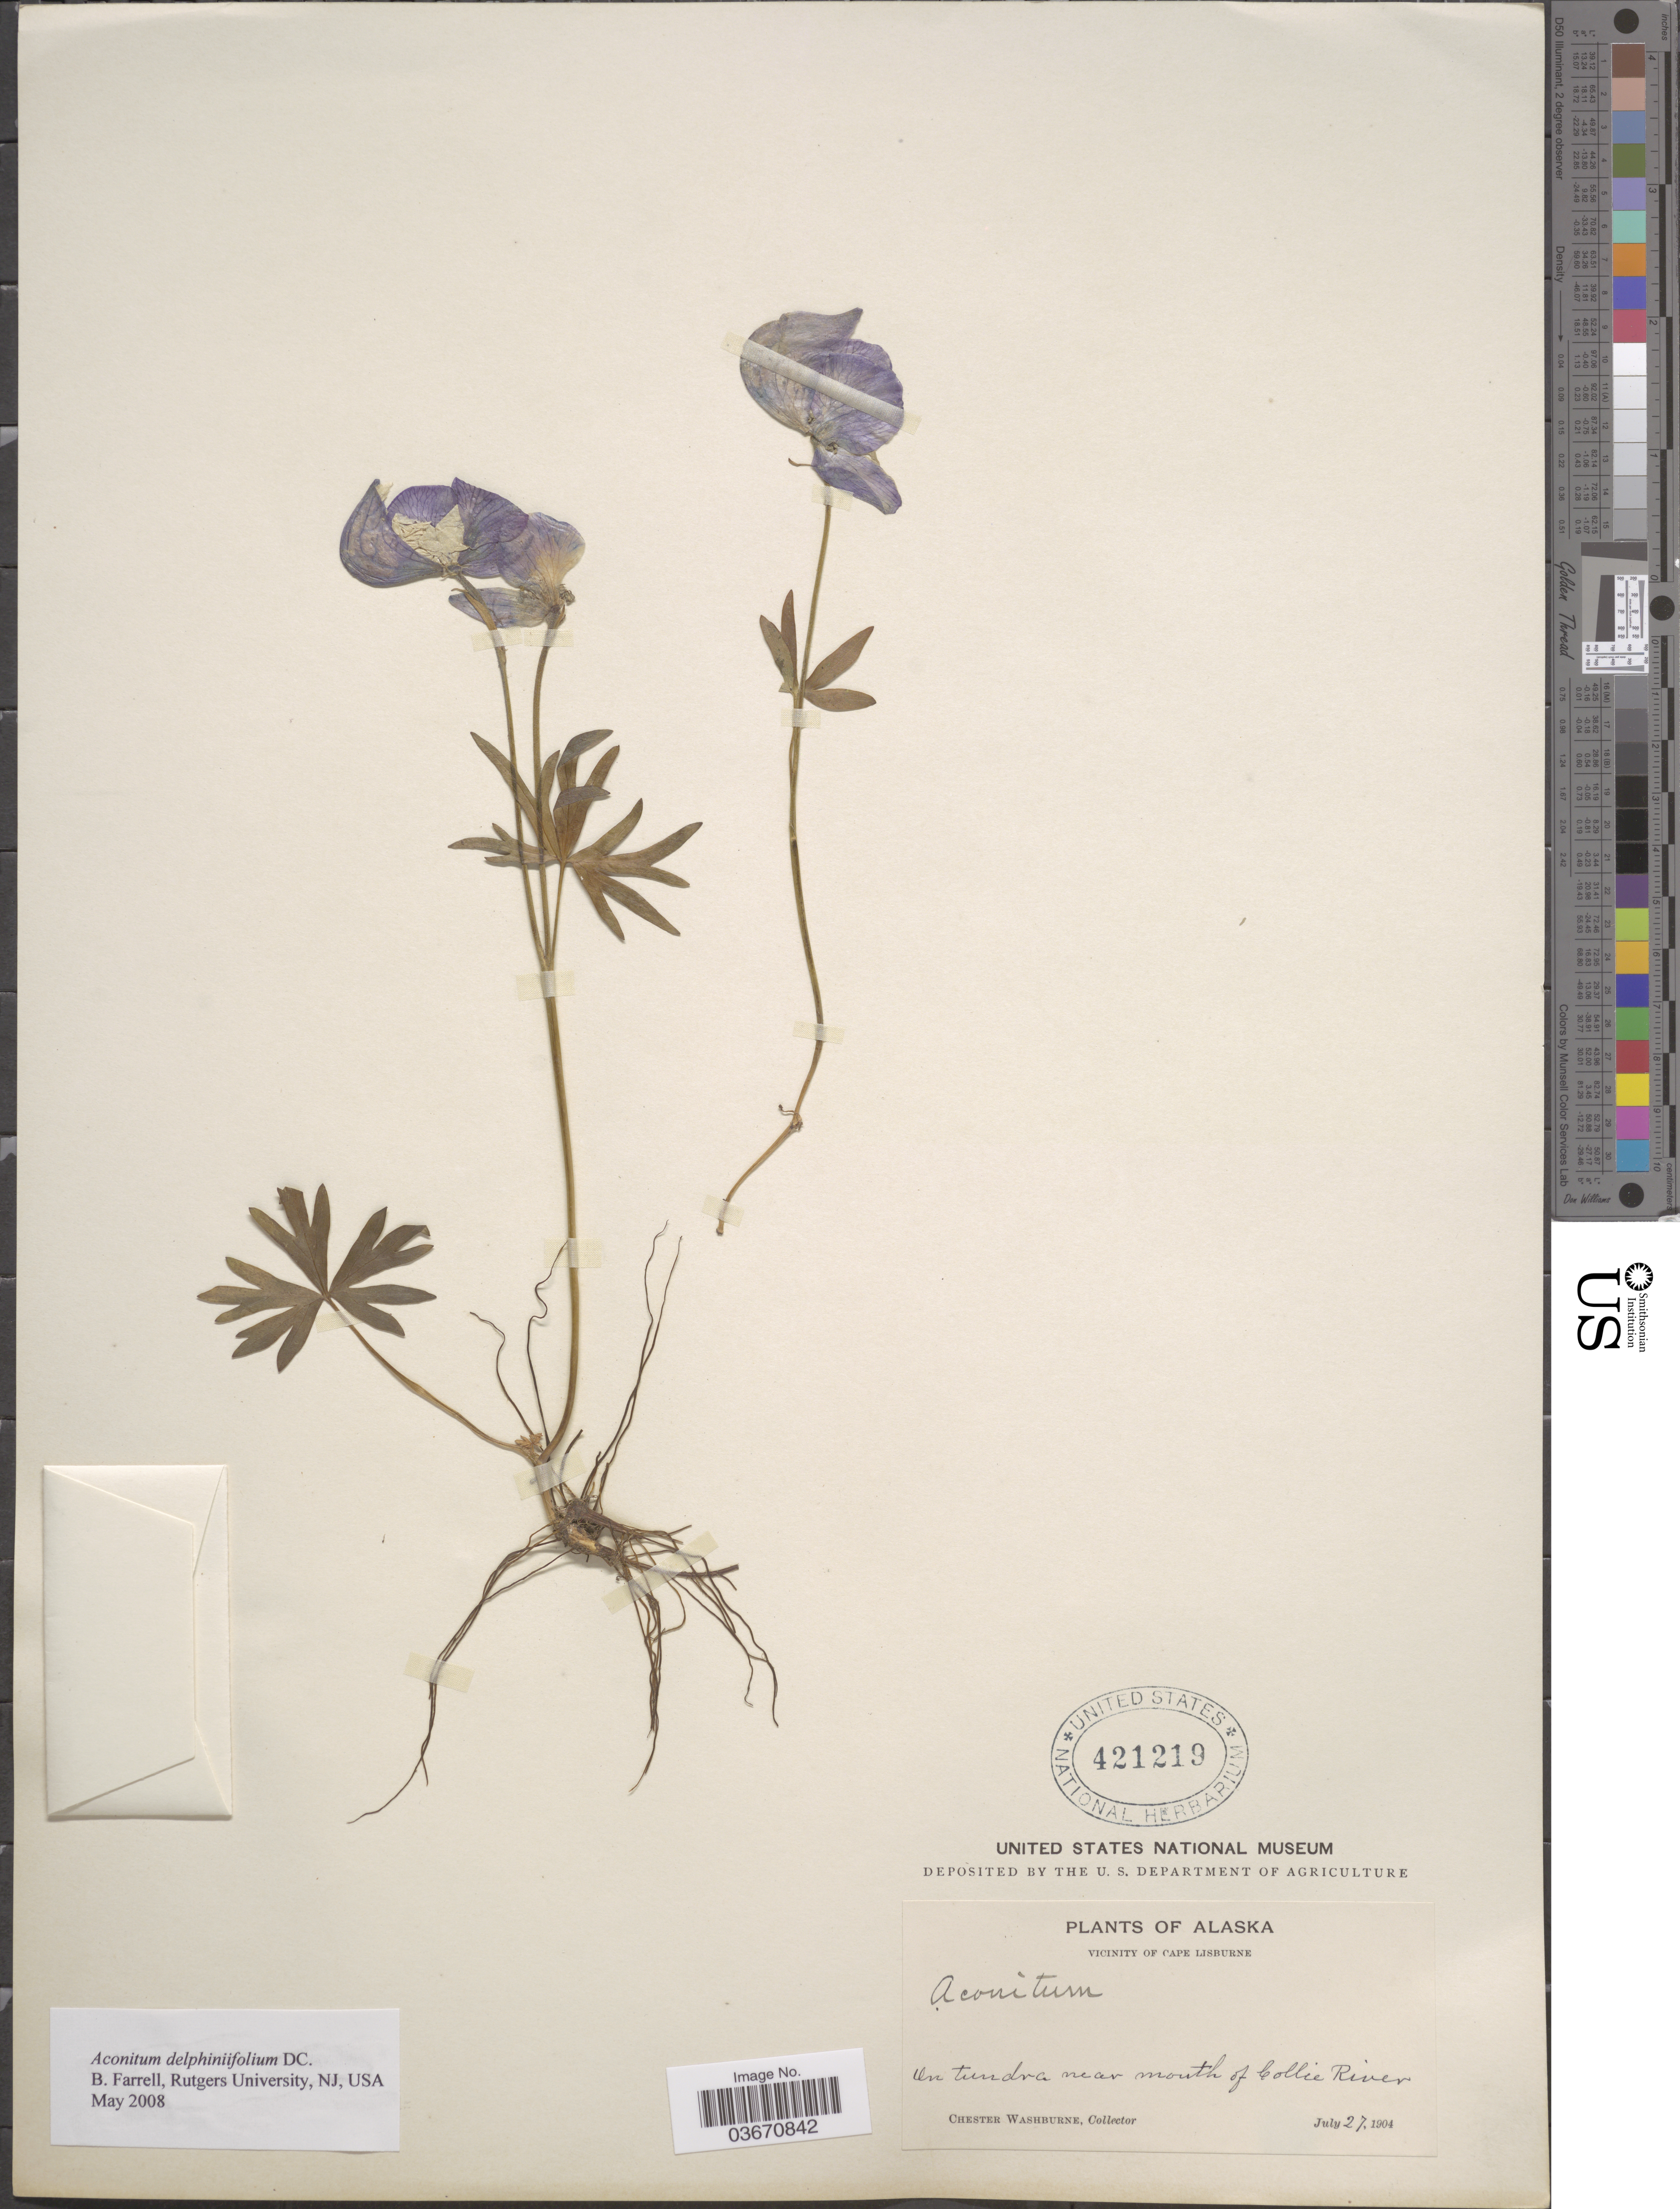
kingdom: Plantae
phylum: Tracheophyta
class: Magnoliopsida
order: Ranunculales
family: Ranunculaceae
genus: Aconitum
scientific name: Aconitum delphinifolium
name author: DC.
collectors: C. Washburne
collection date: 1904-07-27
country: United States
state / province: Alaska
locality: Vicinity of Cape Lisburne. Near mouth of Collie River.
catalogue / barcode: US 421219